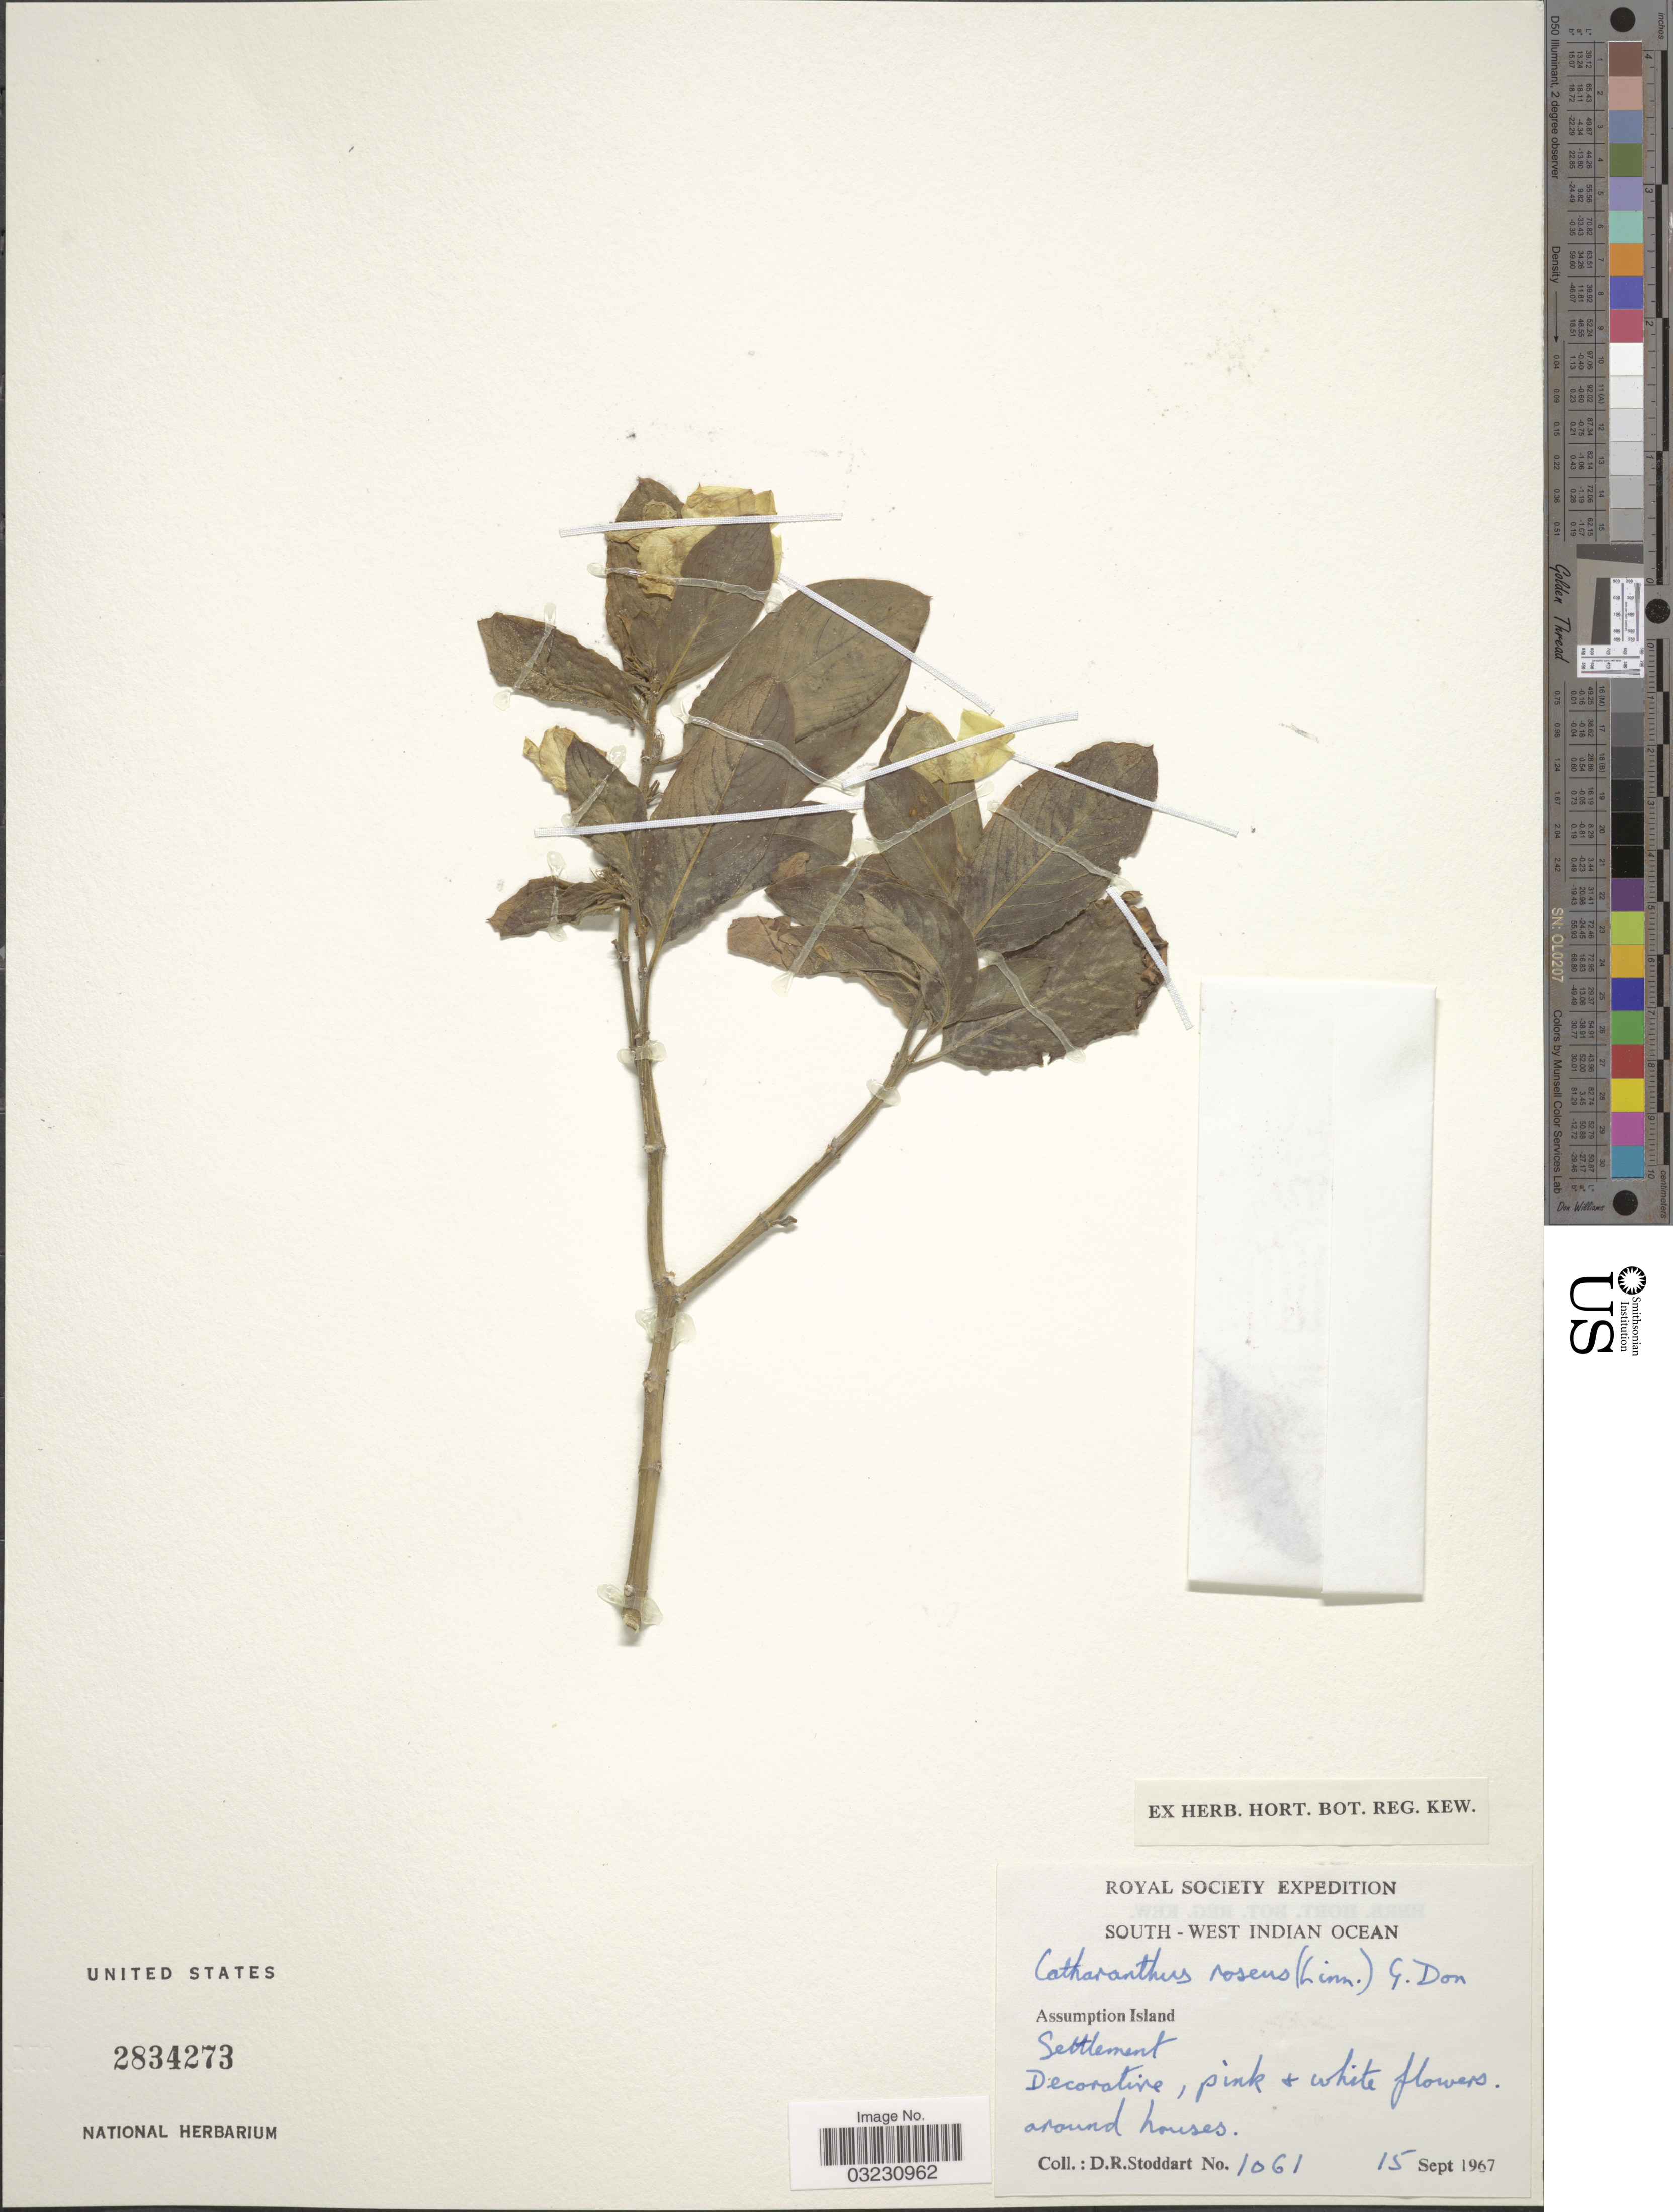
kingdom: Plantae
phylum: Tracheophyta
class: Magnoliopsida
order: Gentianales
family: Apocynaceae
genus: Catharanthus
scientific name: Catharanthus roseus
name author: (L.) G. Don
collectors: D. R. Stoddart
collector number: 1061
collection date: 1967-09-15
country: Seychelles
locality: South-West Indian Ocean. Assumption Island. Settlement.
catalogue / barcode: US 2834273